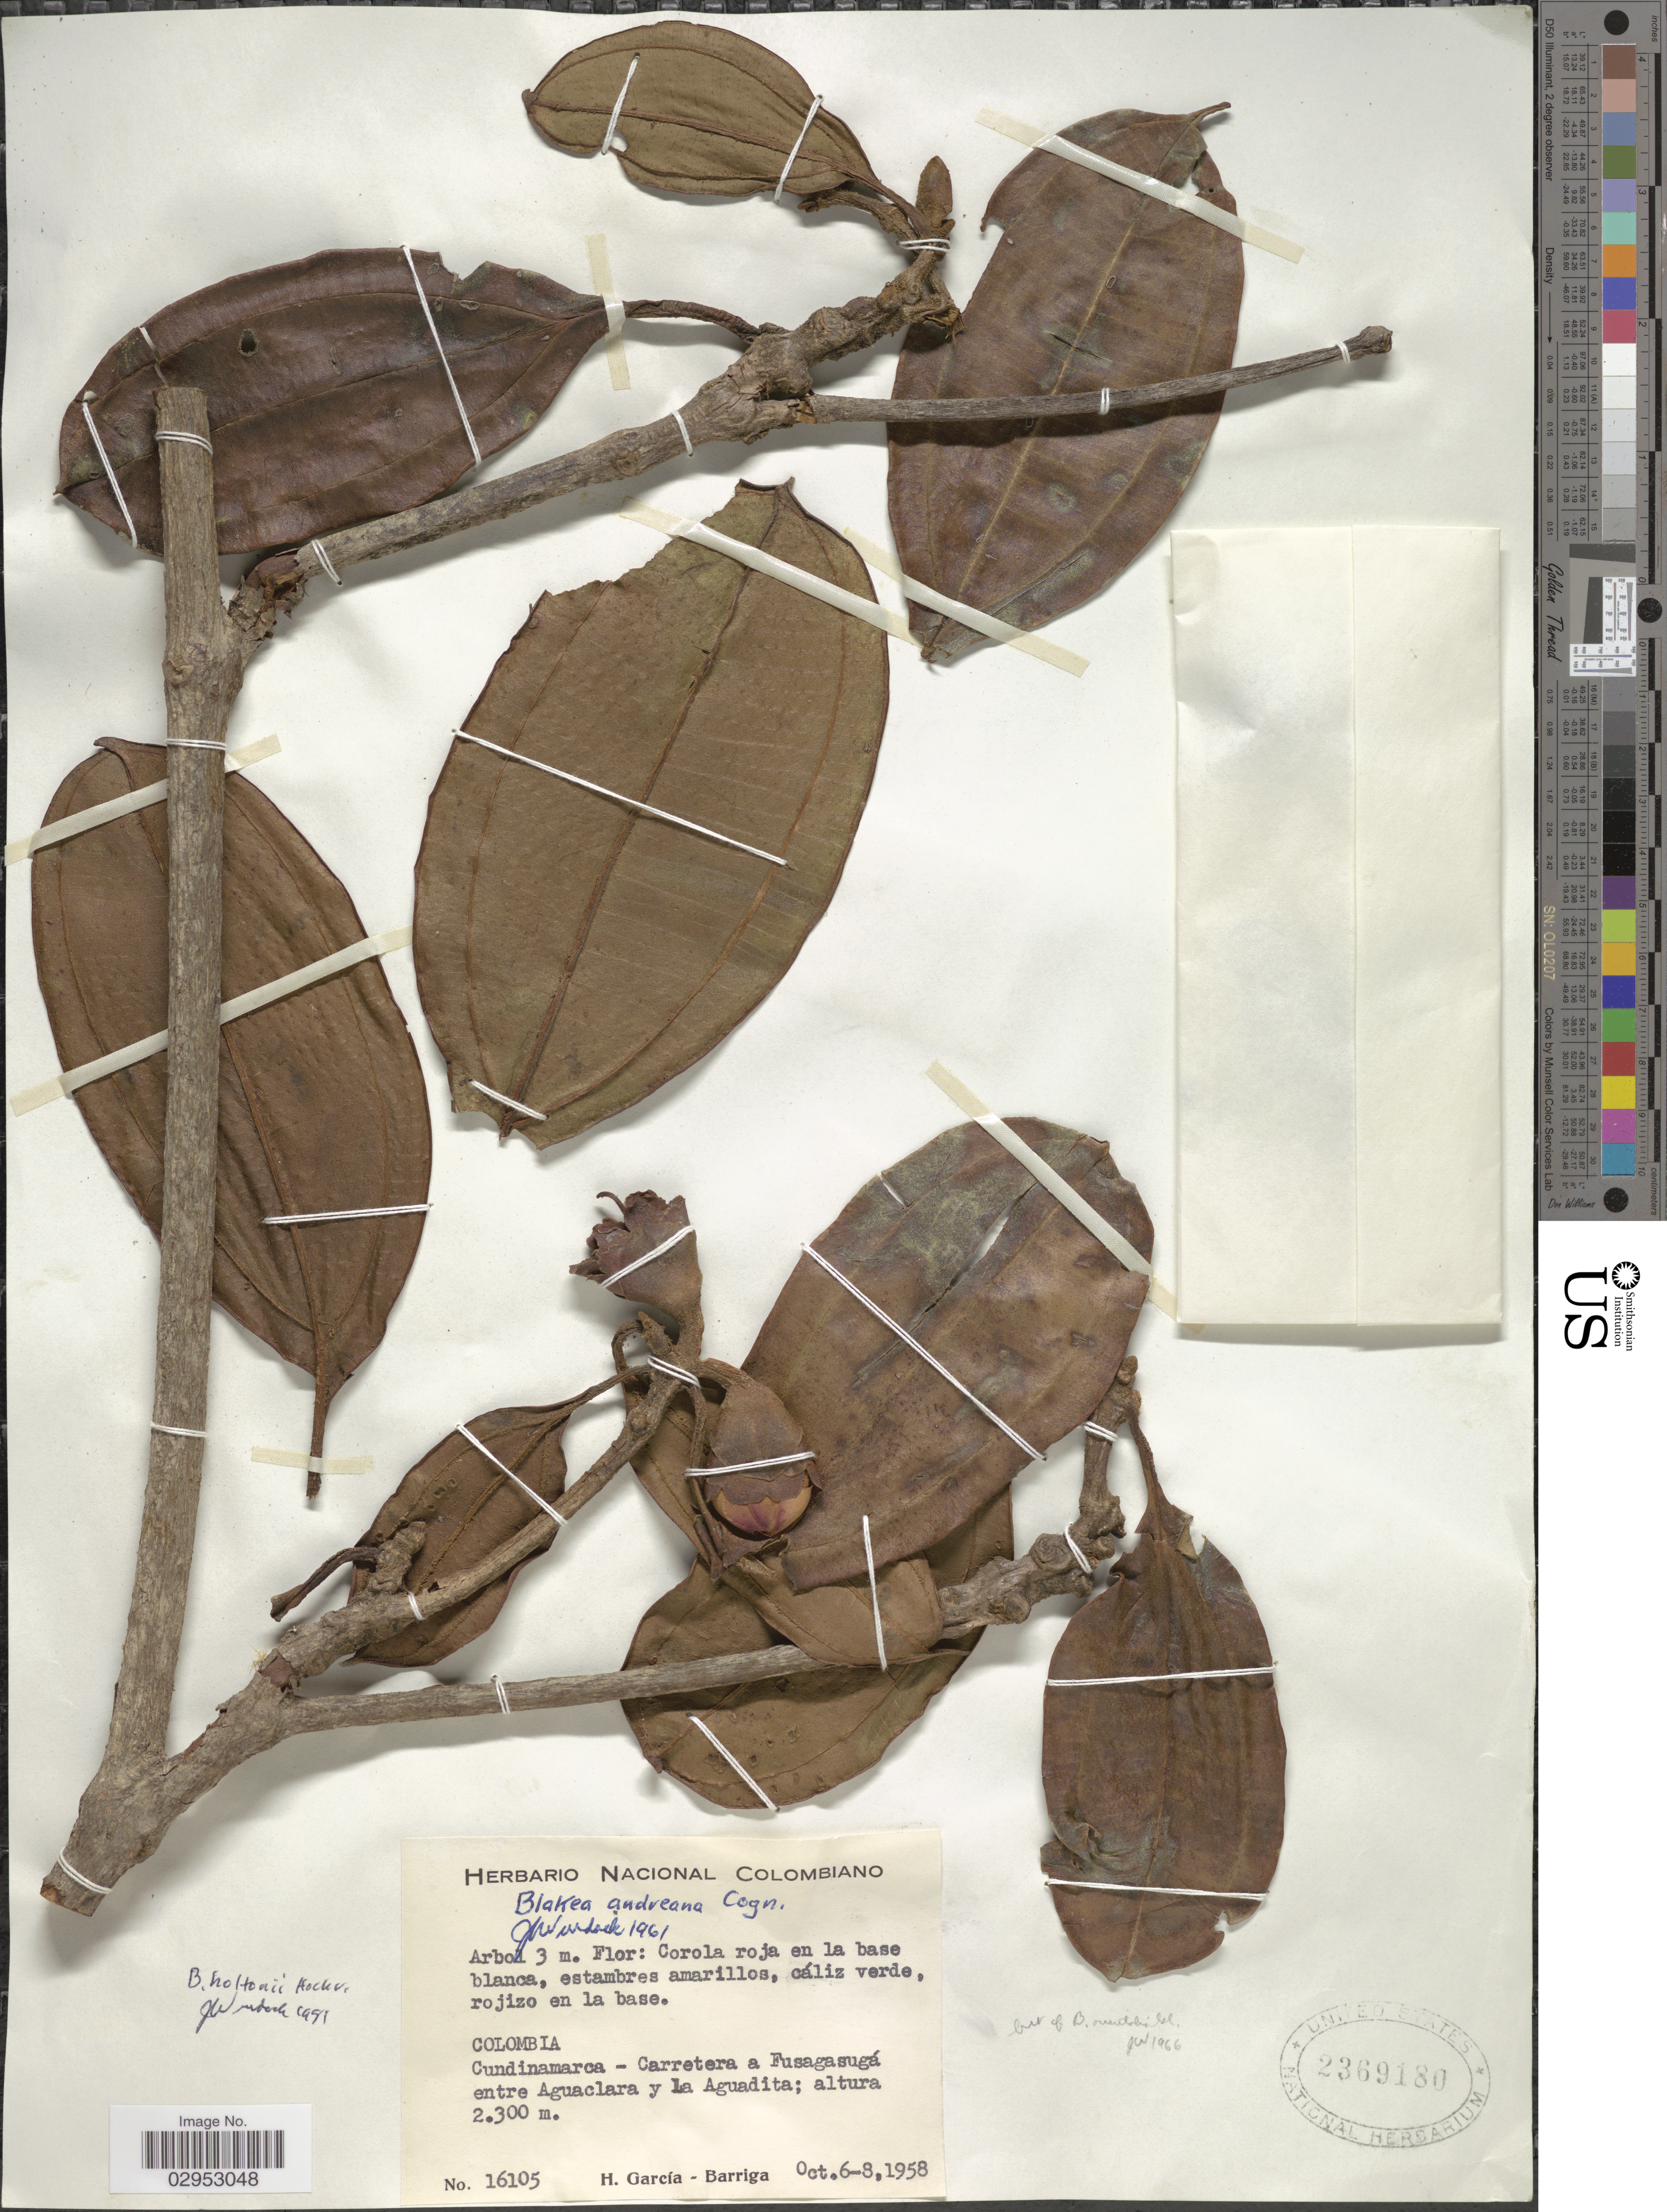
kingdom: Plantae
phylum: Tracheophyta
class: Magnoliopsida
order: Myrtales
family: Melastomataceae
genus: Blakea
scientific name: Blakea holtonii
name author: Hochr.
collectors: H. García Barriga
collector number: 16105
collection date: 1958-10-06/1958-10-08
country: Colombia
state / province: Cundinamarca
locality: Carretera a Fusagasugá entre Aguaclara y La Aguadita.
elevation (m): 2300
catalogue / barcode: US 2369180